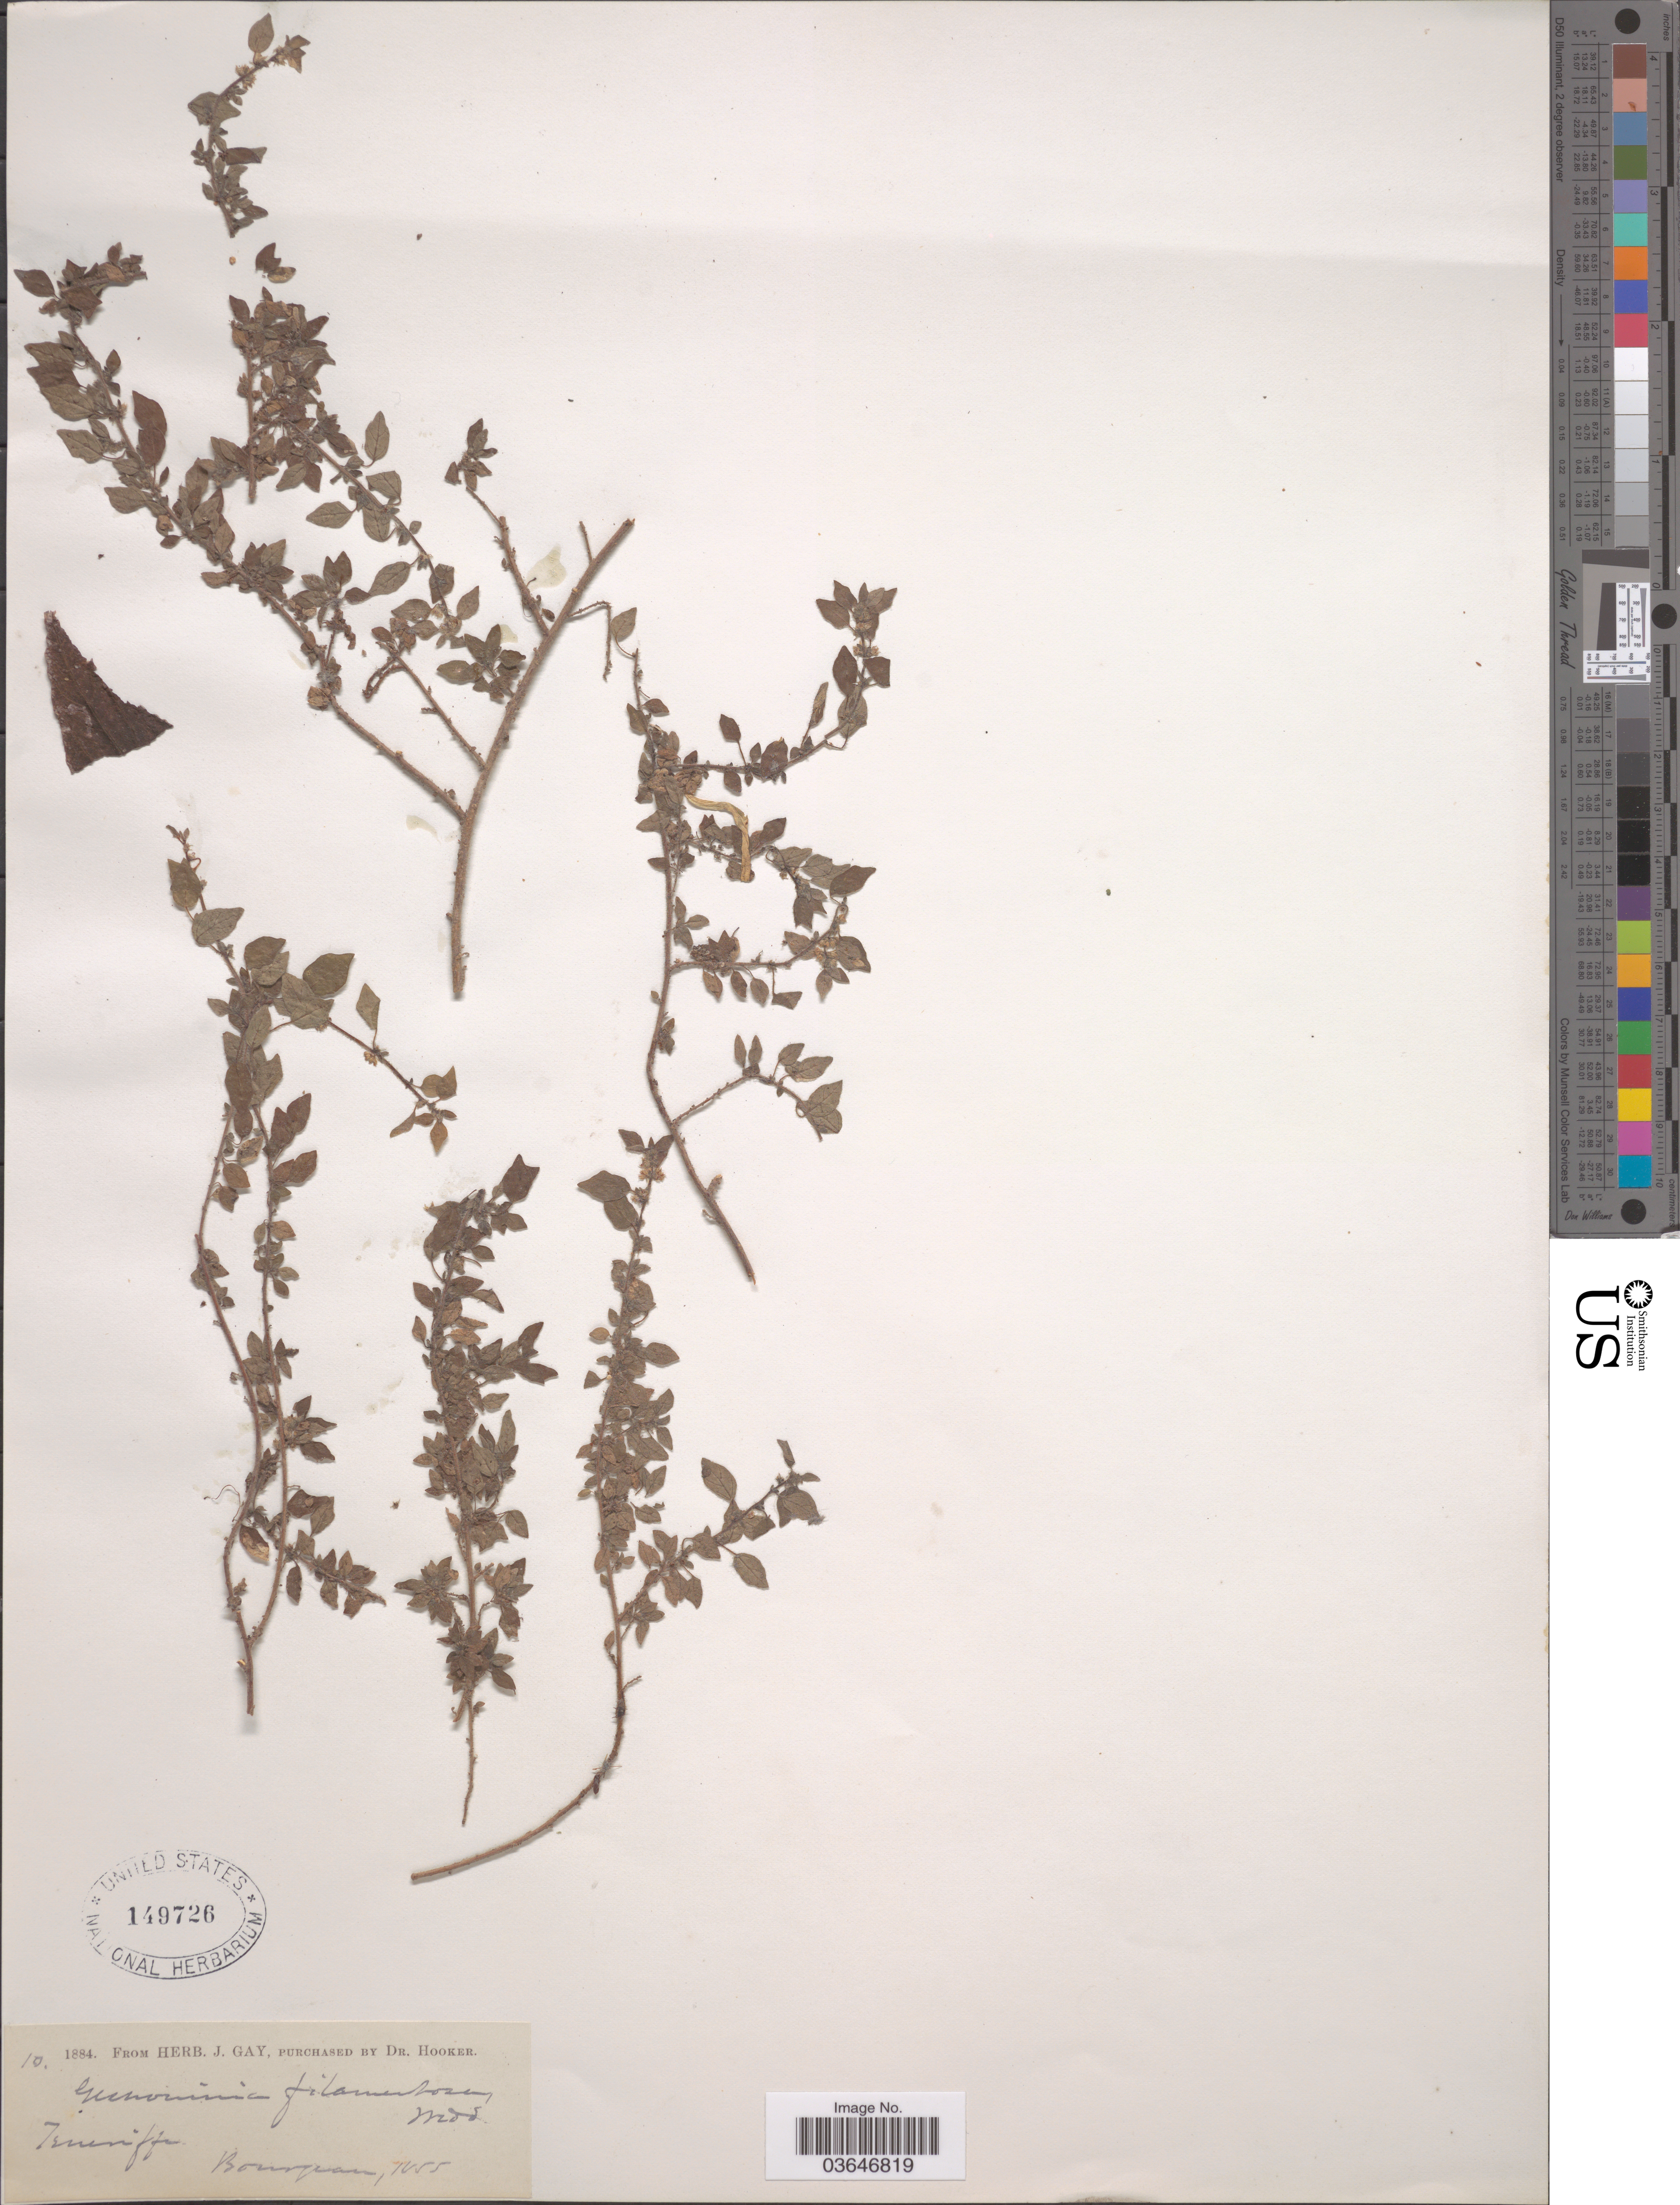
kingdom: Plantae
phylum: Tracheophyta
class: Magnoliopsida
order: Rosales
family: Urticaceae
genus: Gesnouinia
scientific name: Gesnouinia filamentosa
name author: Wedd.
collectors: -. Bourgeau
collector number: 10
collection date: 1855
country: Spain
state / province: Canarias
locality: Teneriffe.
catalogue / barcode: US 149726